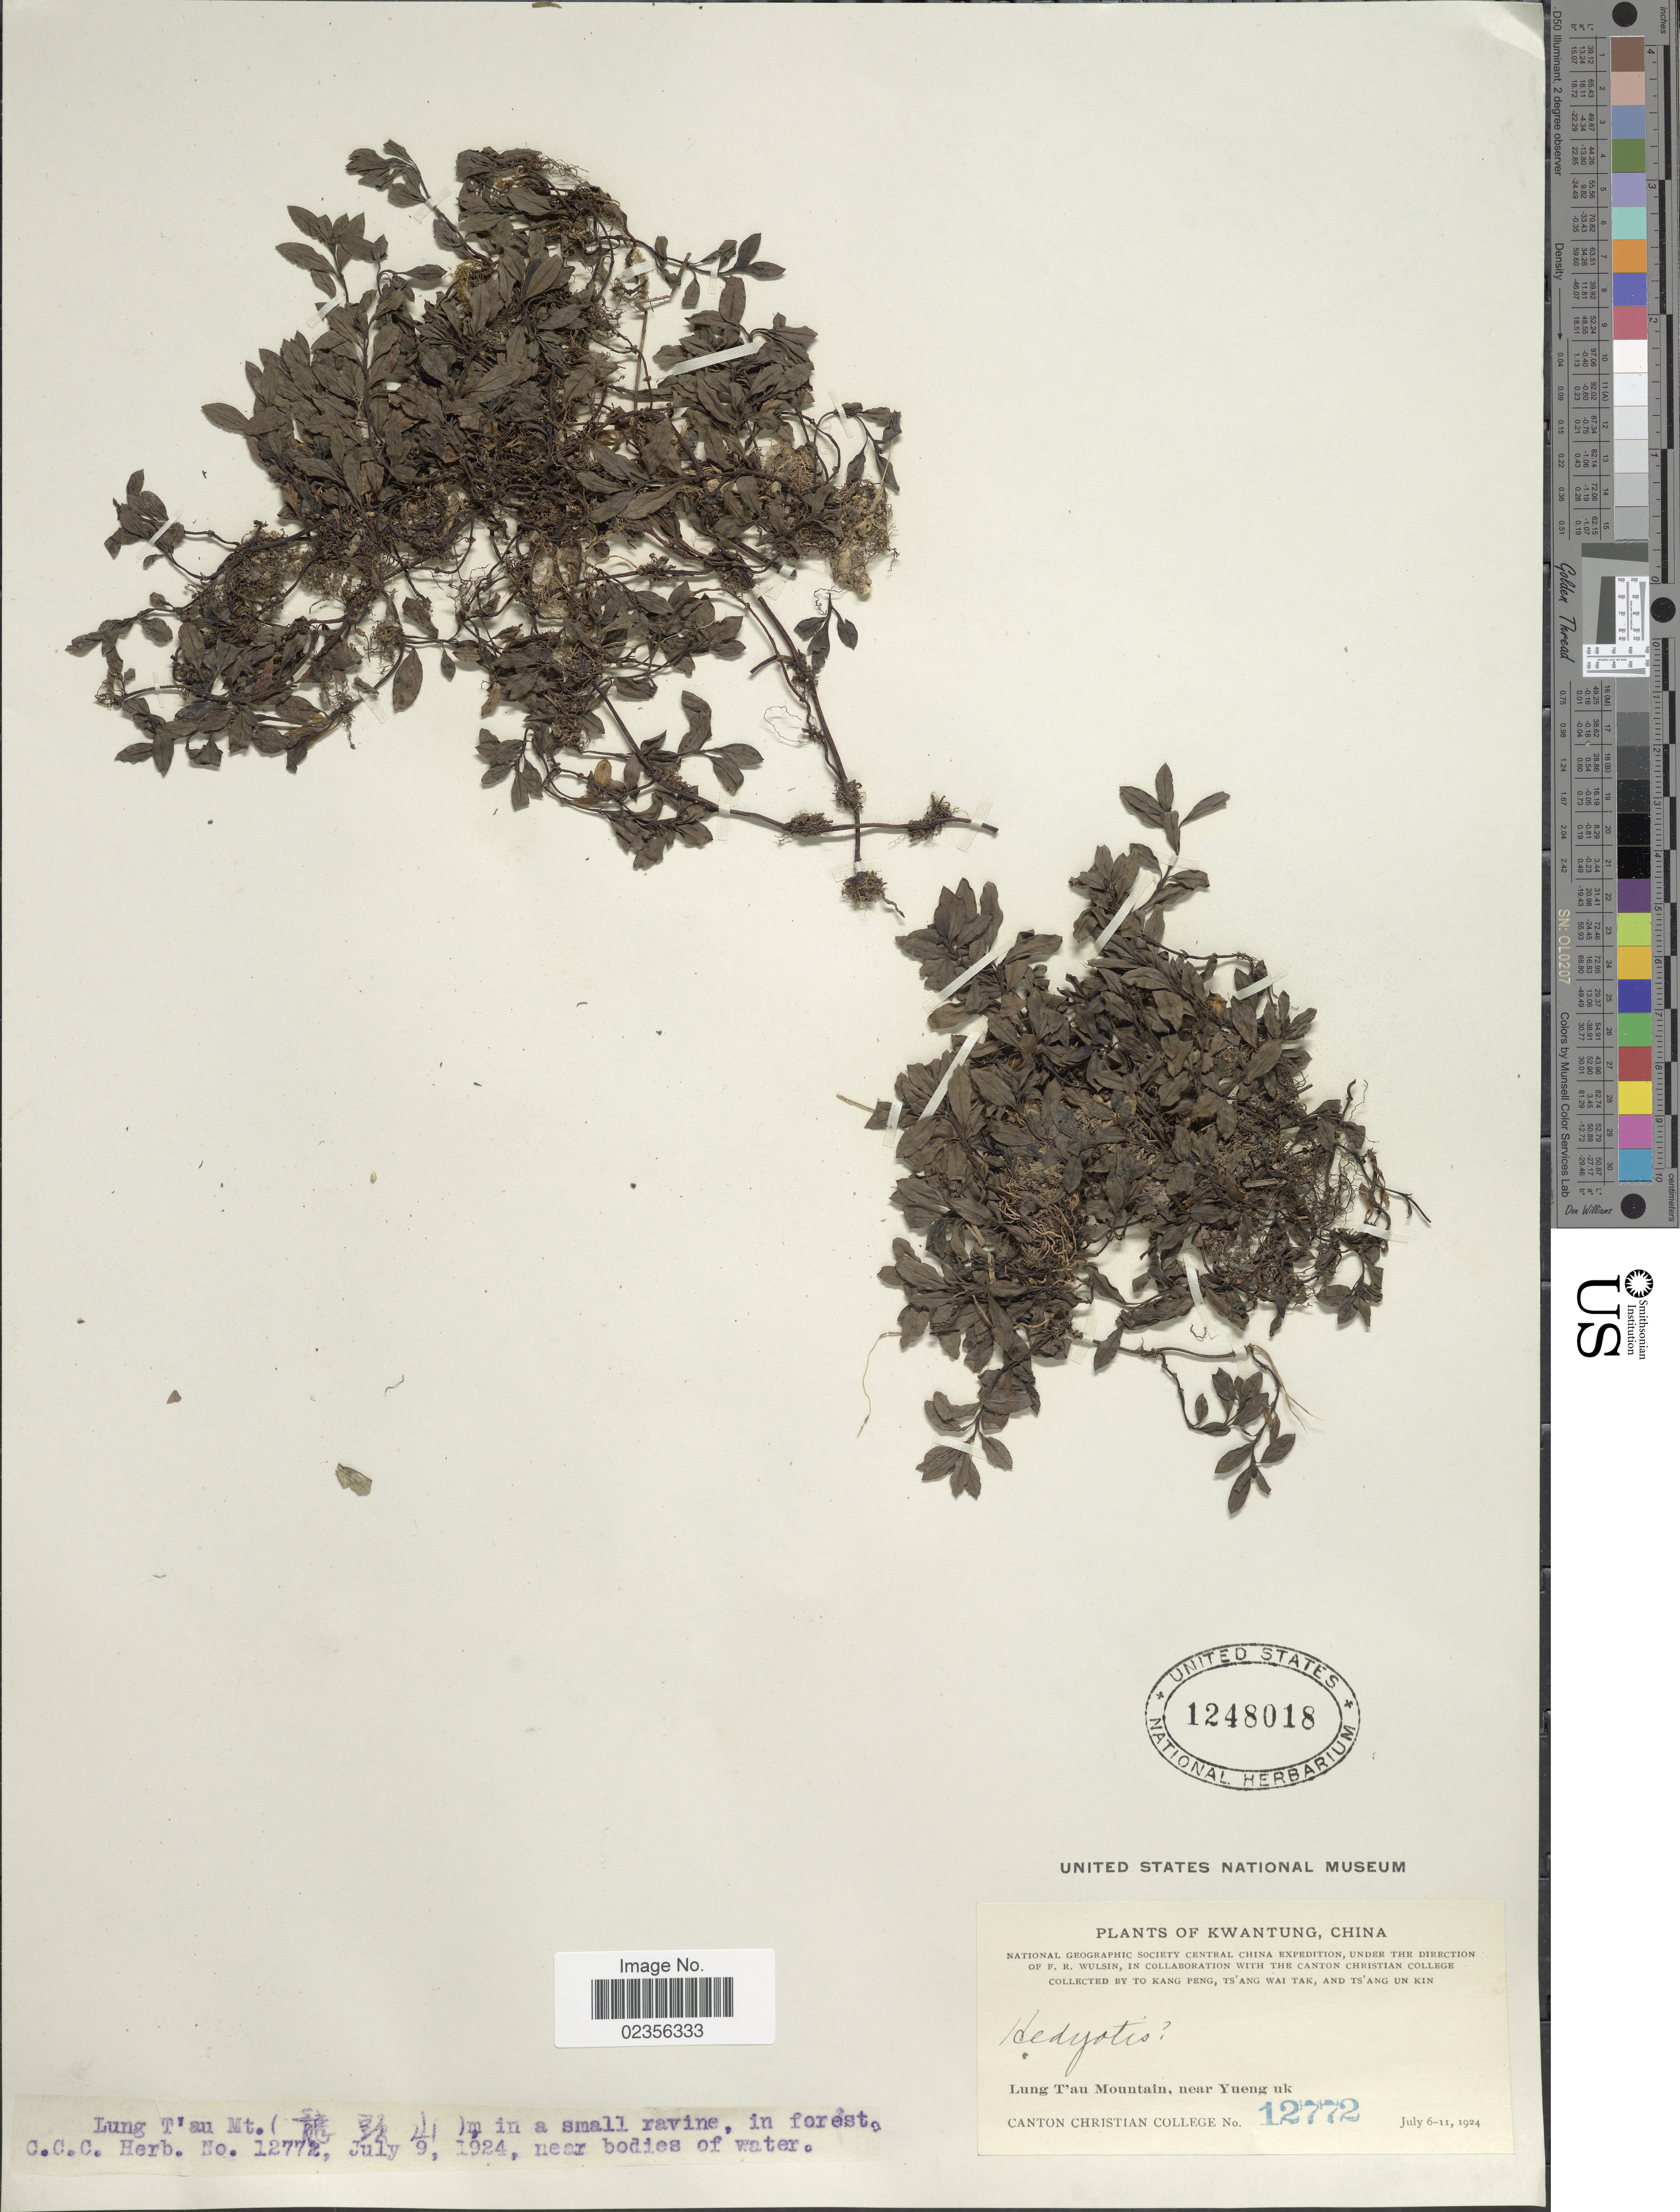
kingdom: Plantae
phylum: Tracheophyta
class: Magnoliopsida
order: Gentianales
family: Rubiaceae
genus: Hedyotis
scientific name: Hedyotis sp.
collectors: Canton Christian College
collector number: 12772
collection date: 1924-07-06/1924-07-11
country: China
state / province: Guangdong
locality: Kwangtung, China, Lung T'au Mountain, near Yueng uk, near bodies of water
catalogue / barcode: US 1248018